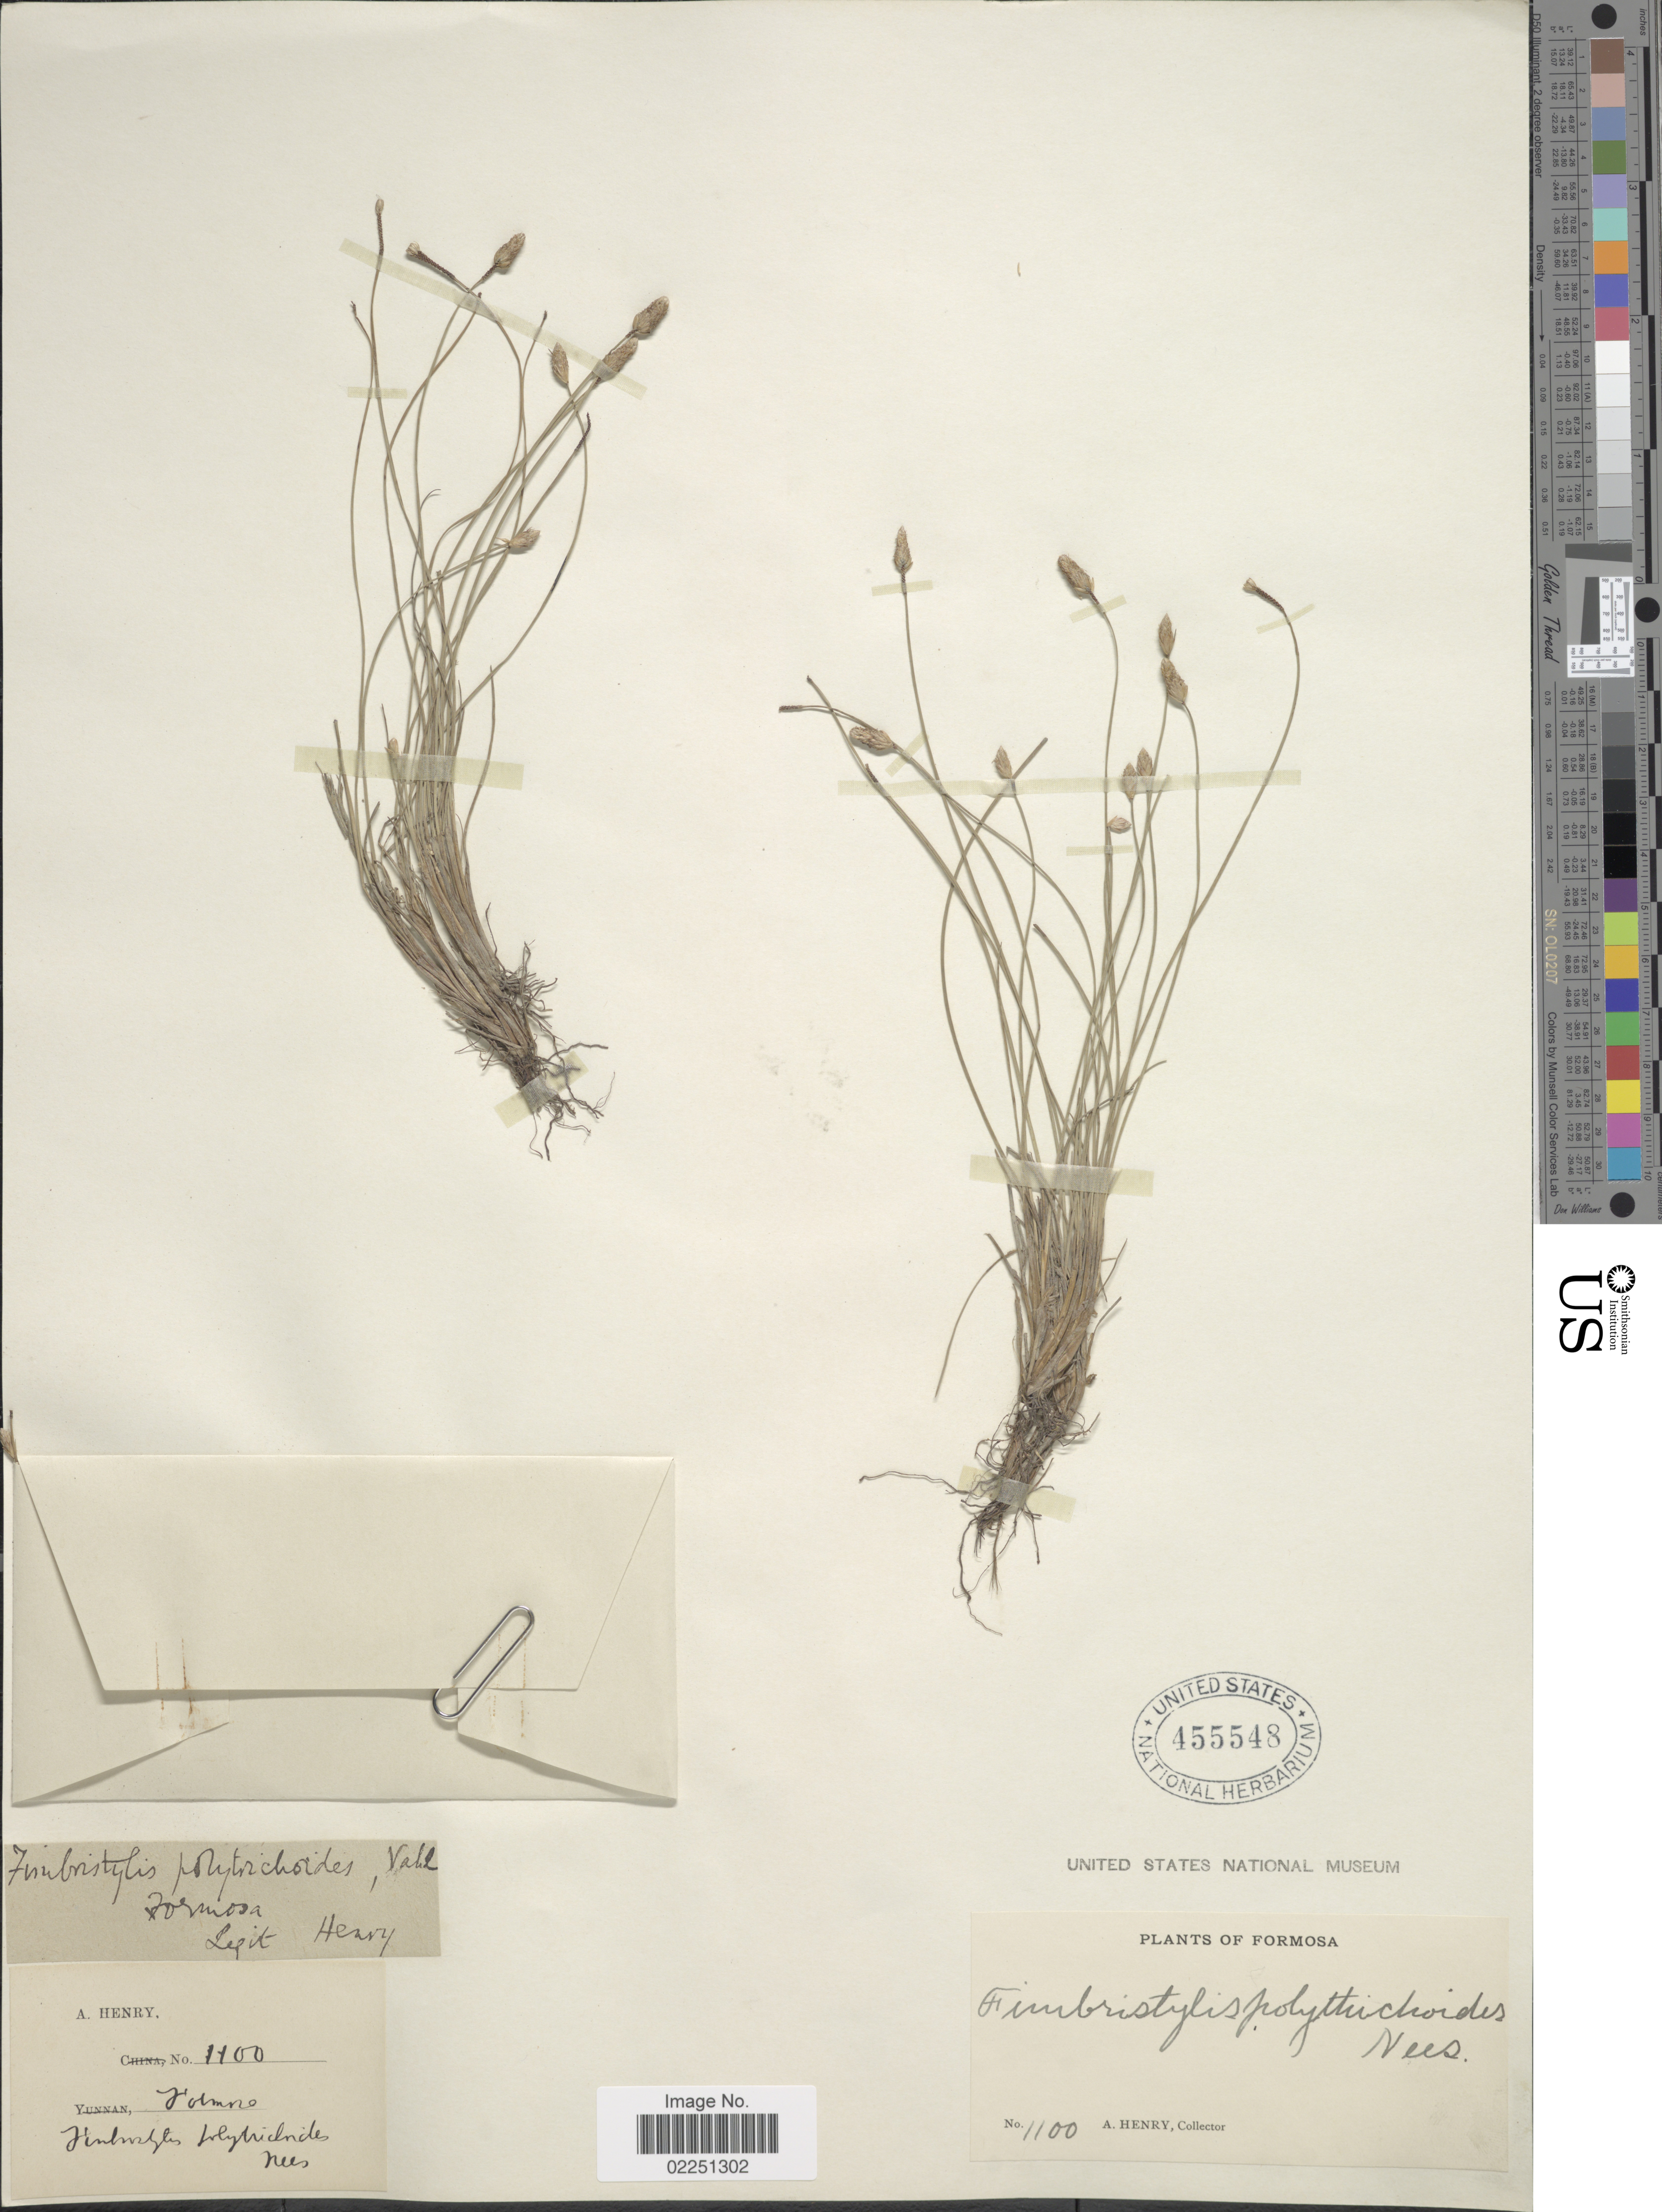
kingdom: Plantae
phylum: Tracheophyta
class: Liliopsida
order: Poales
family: Cyperaceae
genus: Fimbristylis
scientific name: Fimbristylis polytrichoides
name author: (Retz.) Vahl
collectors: A. Henry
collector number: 1100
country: Taiwan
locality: Formosa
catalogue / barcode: US 455548